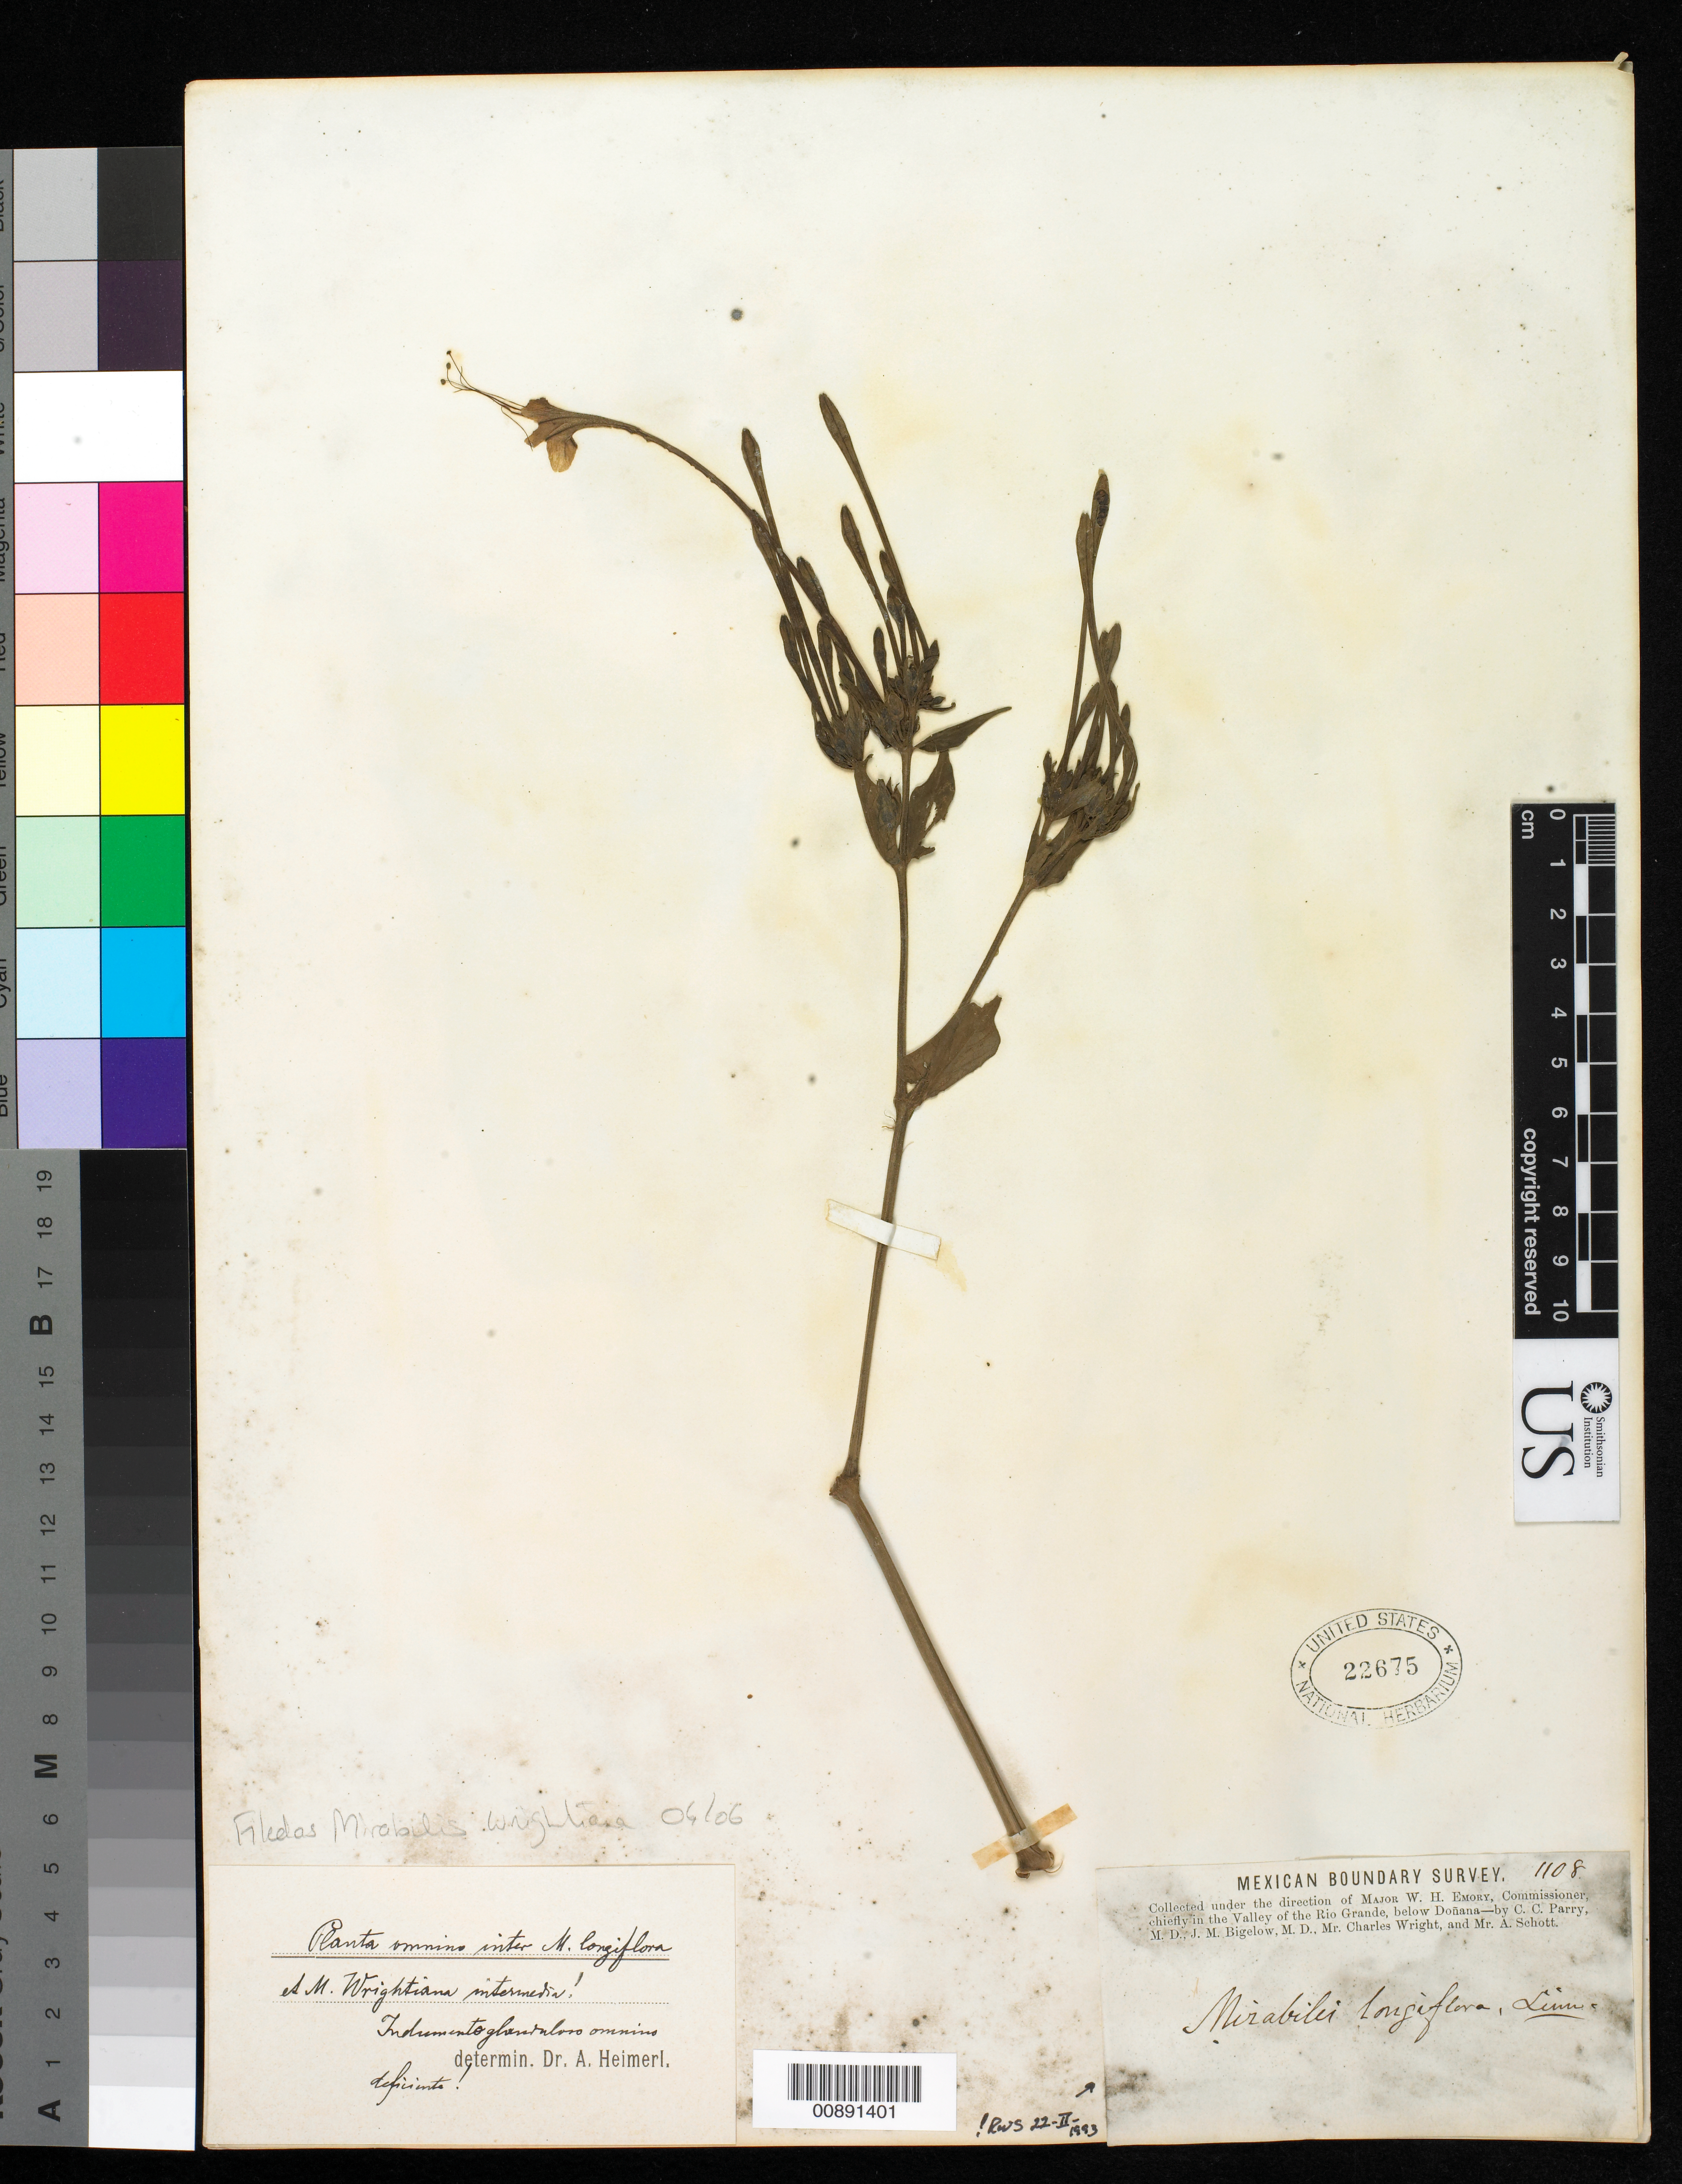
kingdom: Plantae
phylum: Tracheophyta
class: Magnoliopsida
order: Caryophyllales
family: Nyctaginaceae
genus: Mirabilis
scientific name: Mirabilis wrightiana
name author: A. Gray & Britton ex Kearney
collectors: C. C. Parry, J. M. Bigelow, C. Wright & A. C. V. Schott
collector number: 1108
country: United States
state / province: New Mexico / Texas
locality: Valley of the Rio Grande, below Doñana.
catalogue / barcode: US 22675